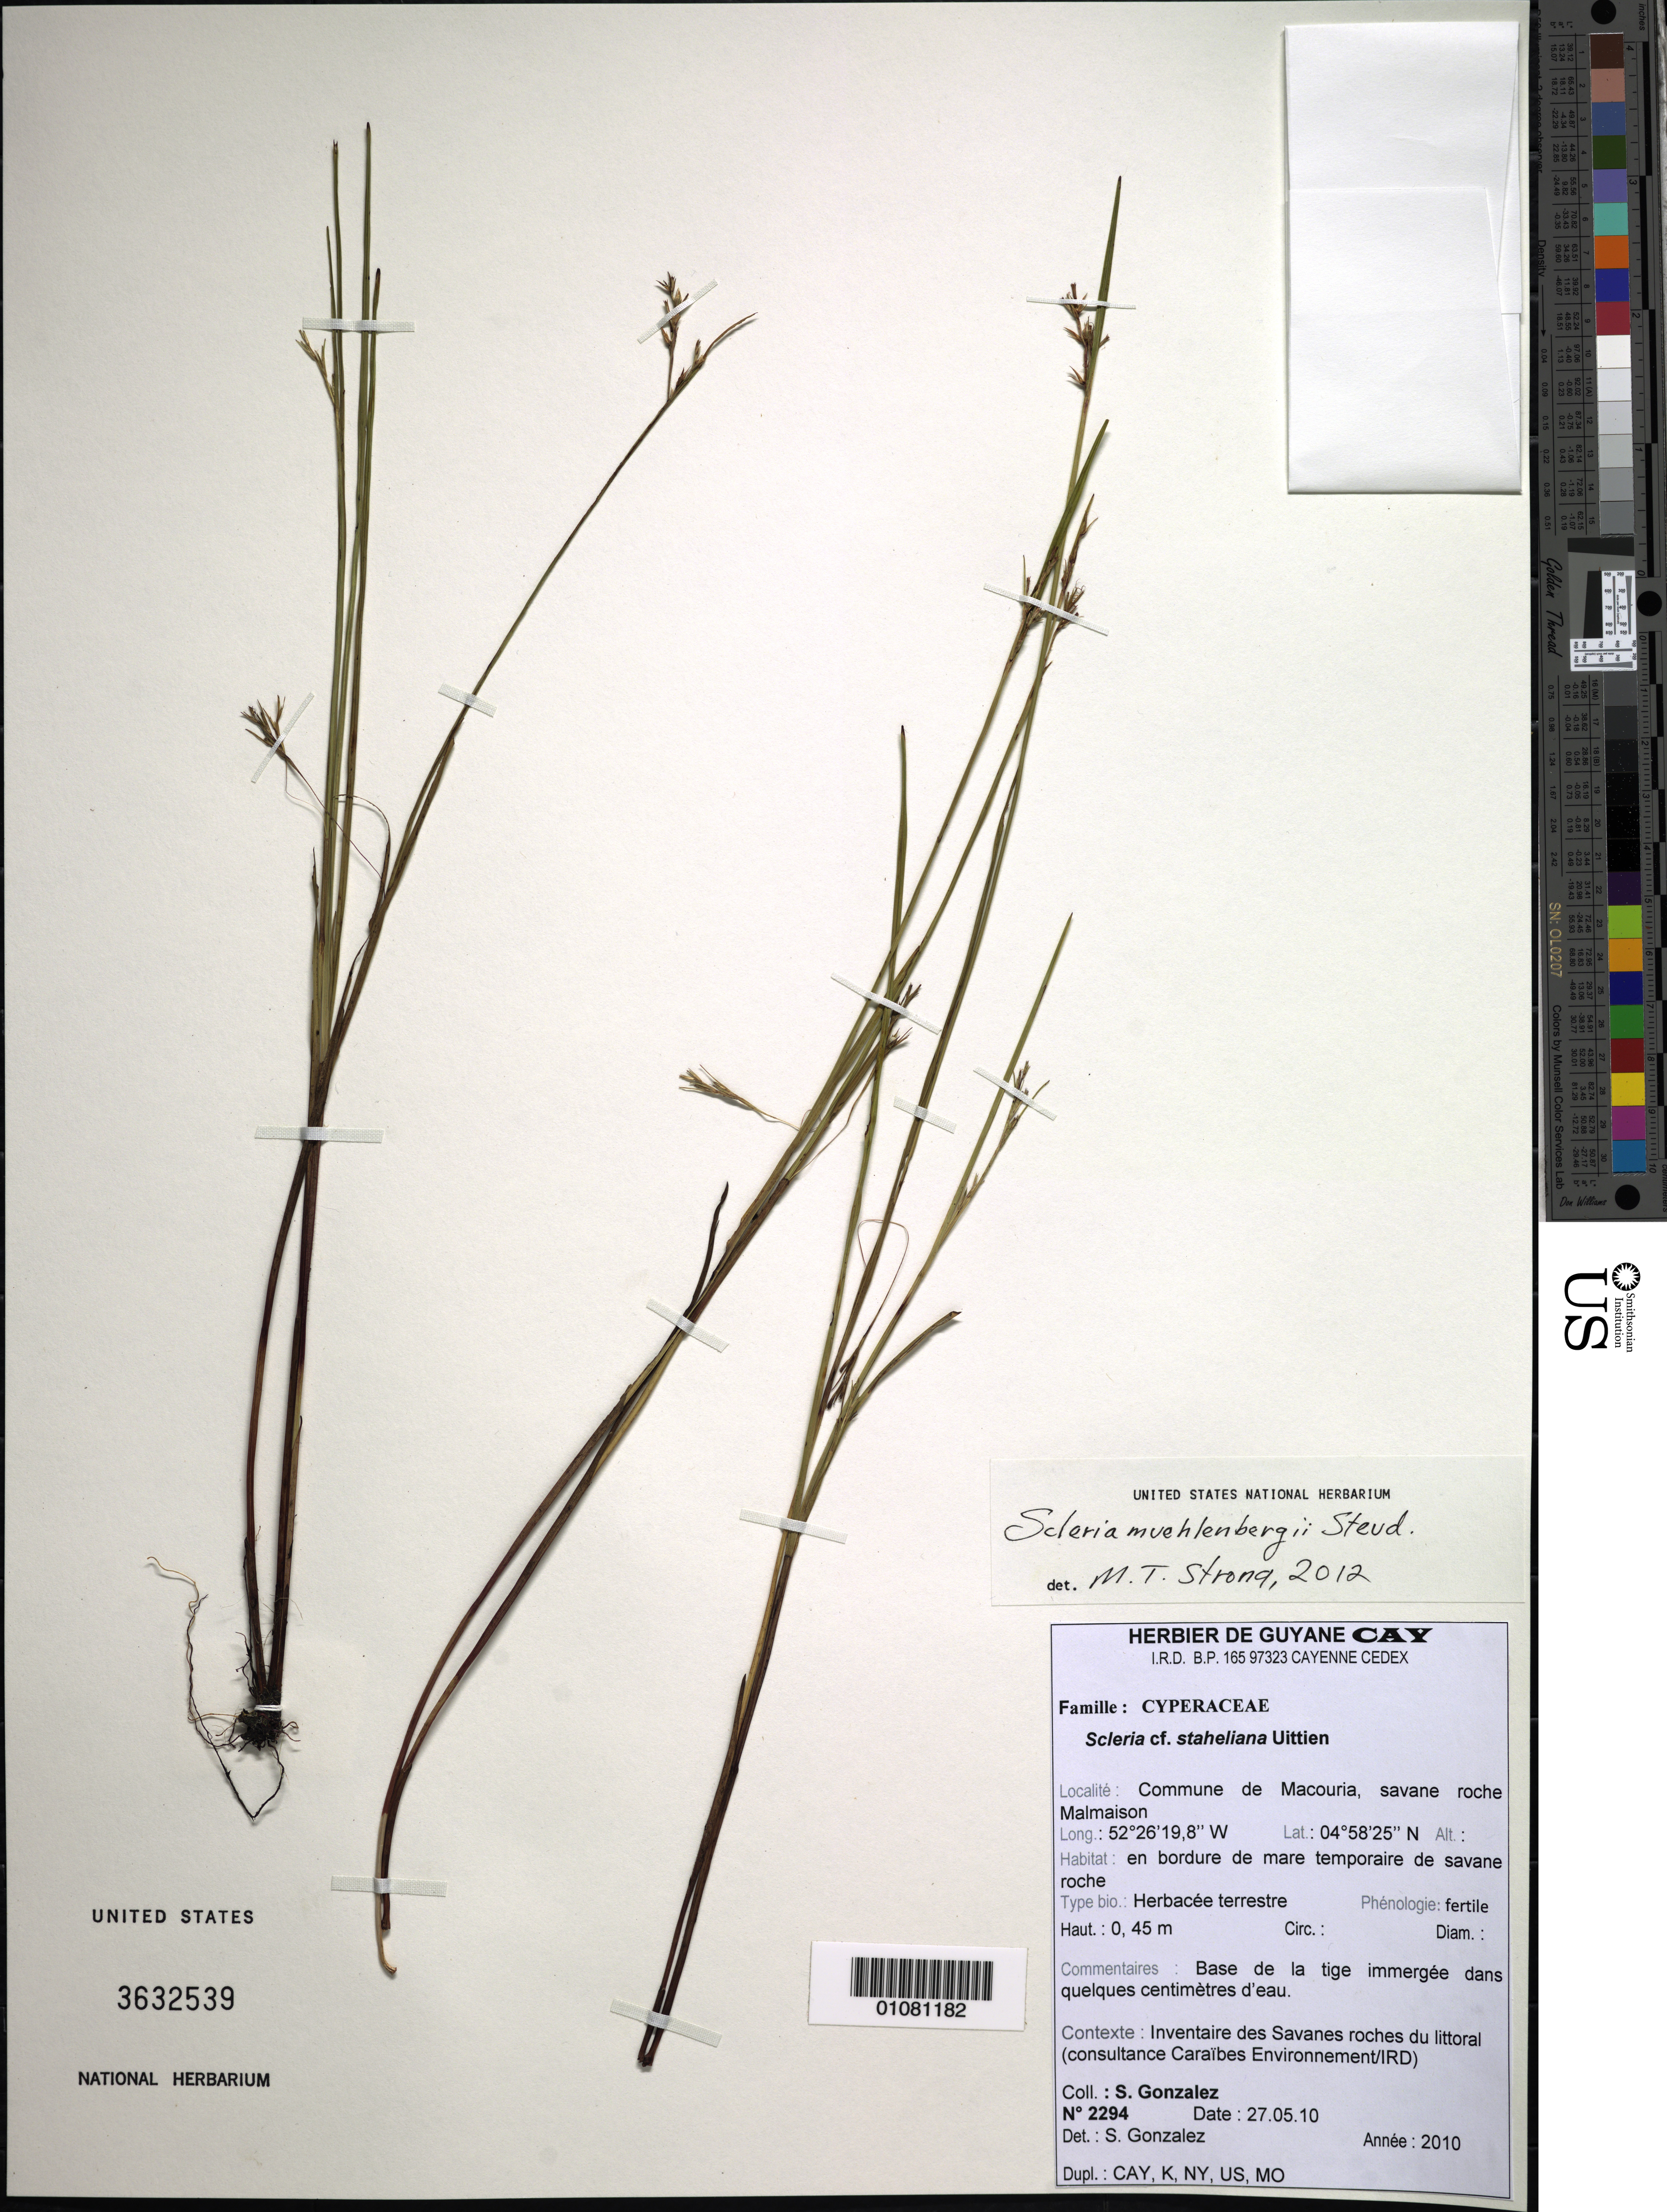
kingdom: Plantae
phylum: Tracheophyta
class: Liliopsida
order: Poales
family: Cyperaceae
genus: Scleria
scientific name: Scleria muehlenbergii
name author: Steud.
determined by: Strong, M. T., (US), Smithsonian Institution - National Museum of Natural History (UNITED STATES)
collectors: S. Gonzalez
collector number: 2294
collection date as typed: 27-May-10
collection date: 1910-05-27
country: French Guiana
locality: Commune de Macouria, savane roche Malmaison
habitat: Bordure de mare temporaire de savane roche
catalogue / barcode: US 3632539